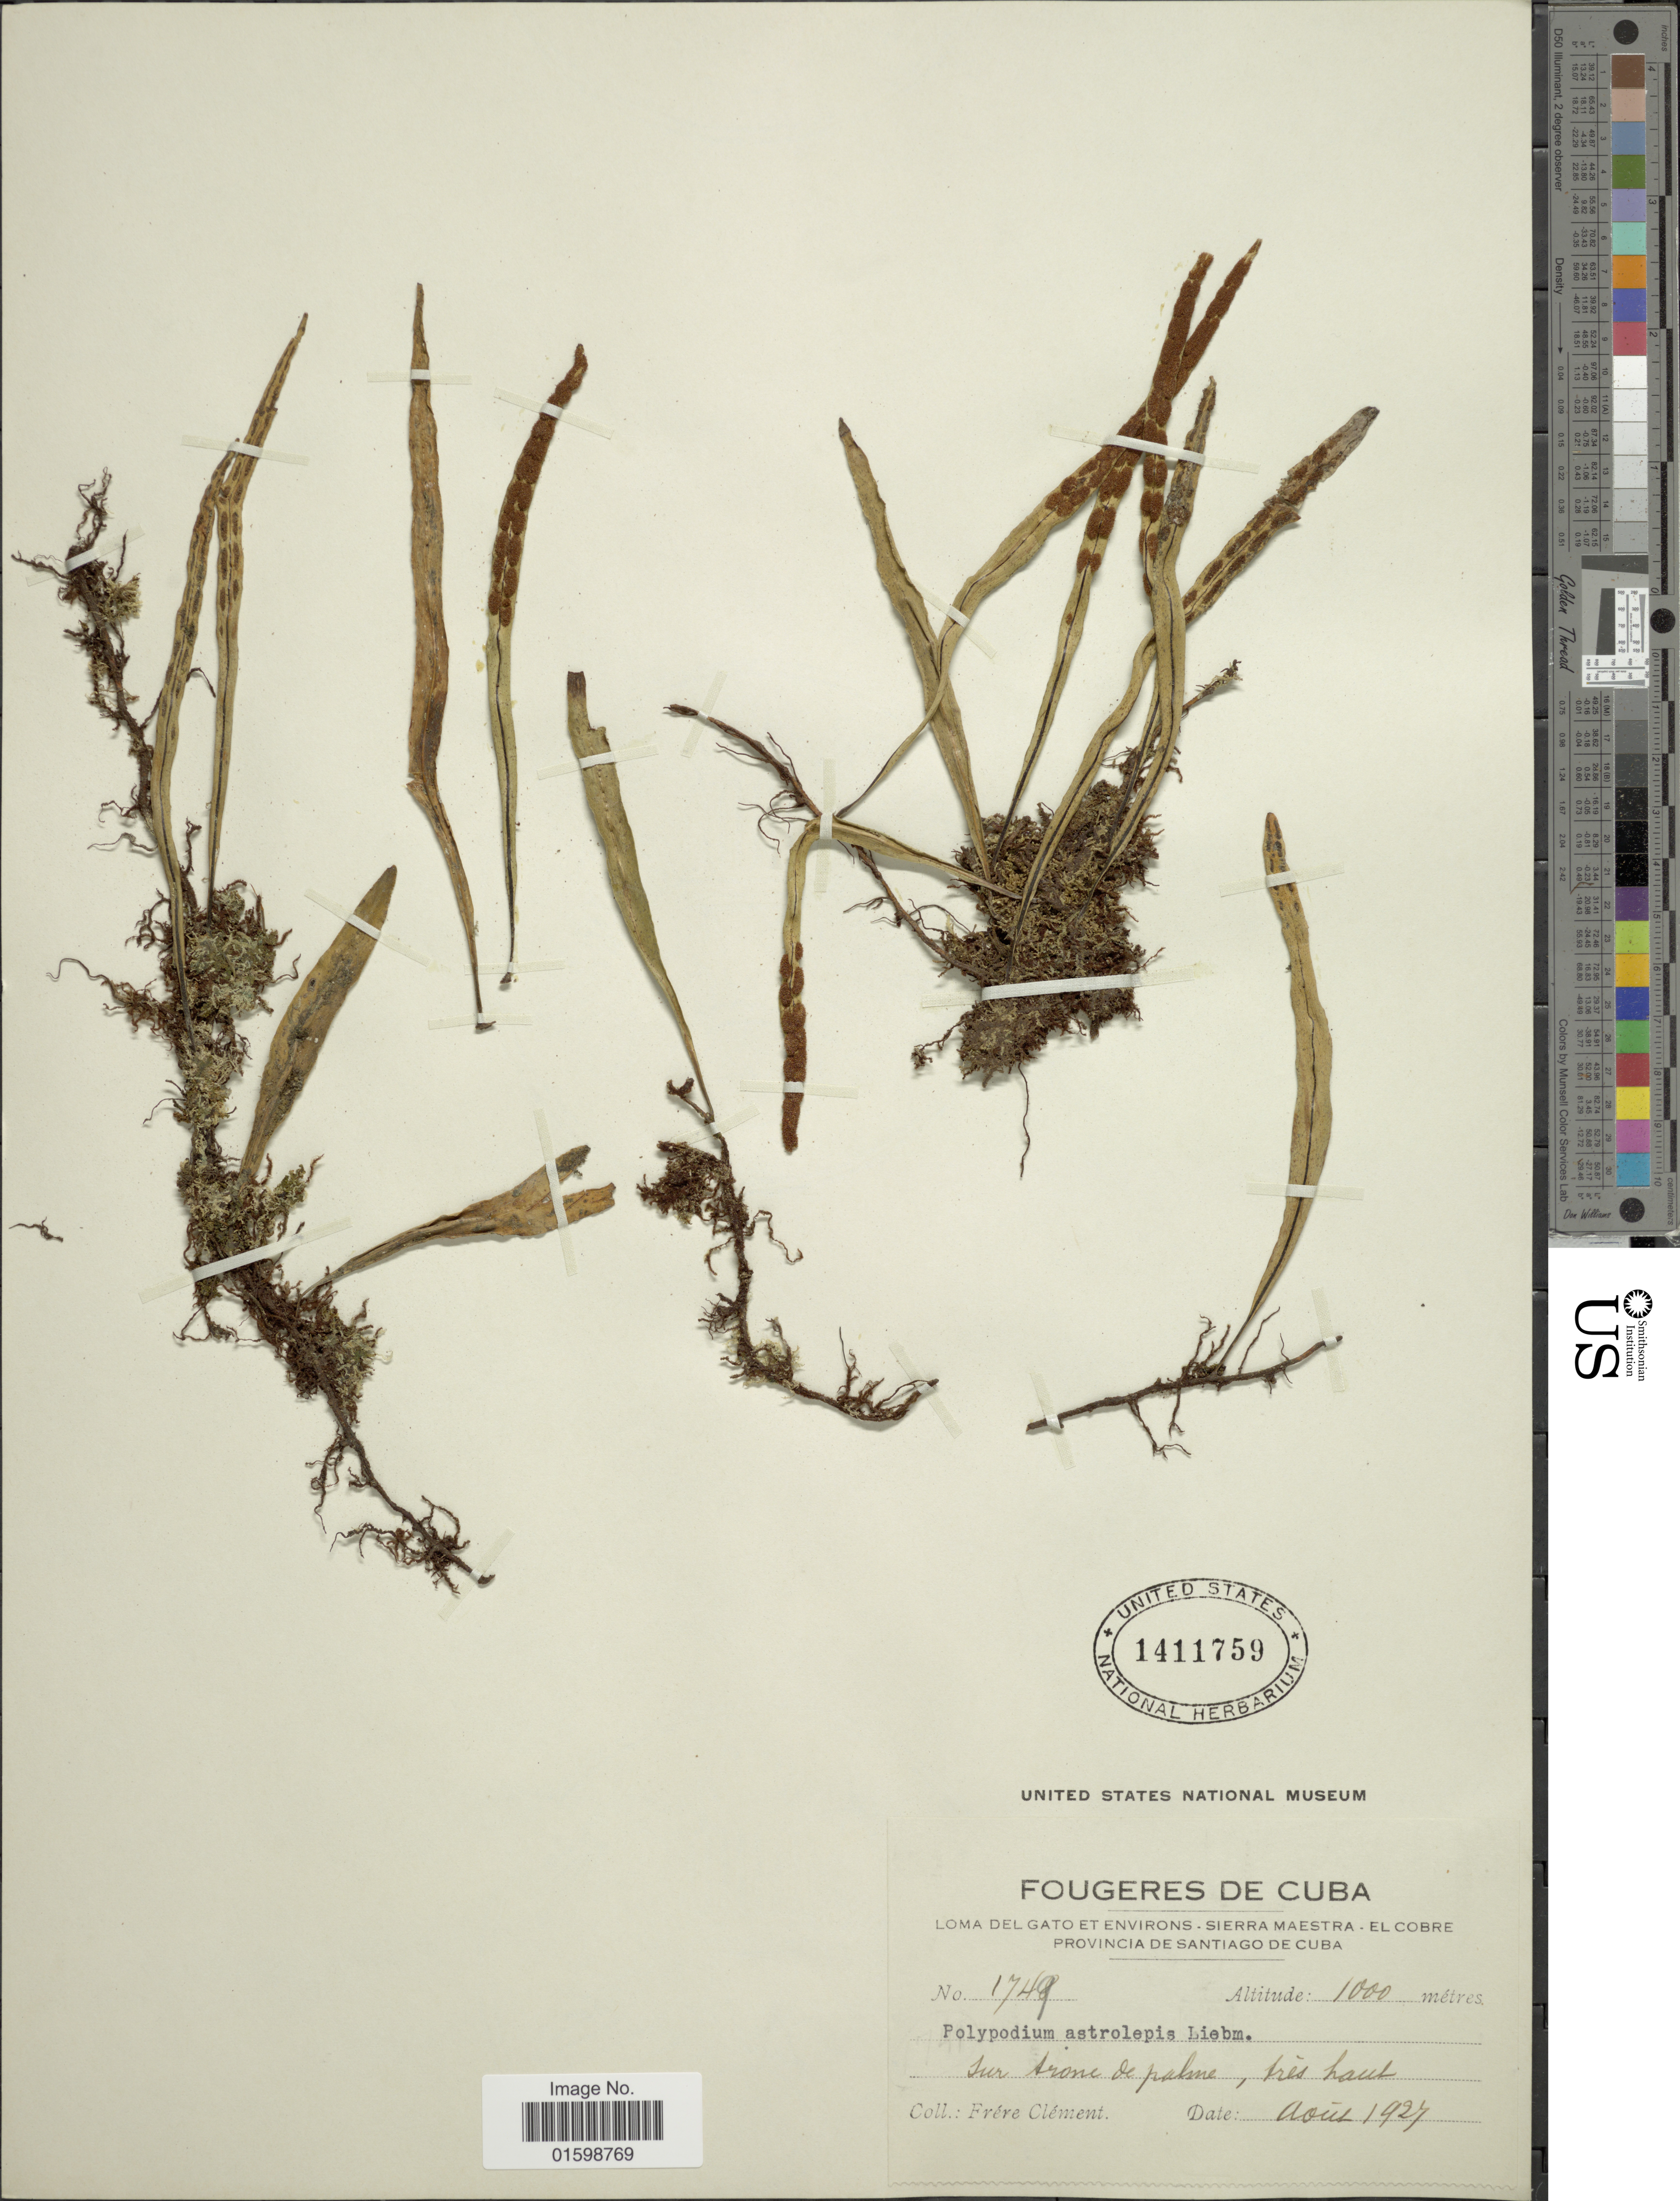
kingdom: Plantae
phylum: Tracheophyta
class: Polypodiopsida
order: Polypodiales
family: Polypodiaceae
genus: Pleopeltis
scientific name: Pleopeltis astrolepis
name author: (Liebm.) E. Fourn.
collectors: B. Clement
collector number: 1749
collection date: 1927-08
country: Cuba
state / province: Santiago de Cuba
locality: Loma del Gato en Environs- Sierra Maestra- El Cobre, Sur tronc de palme, prés haut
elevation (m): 1000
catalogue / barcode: US 1411759